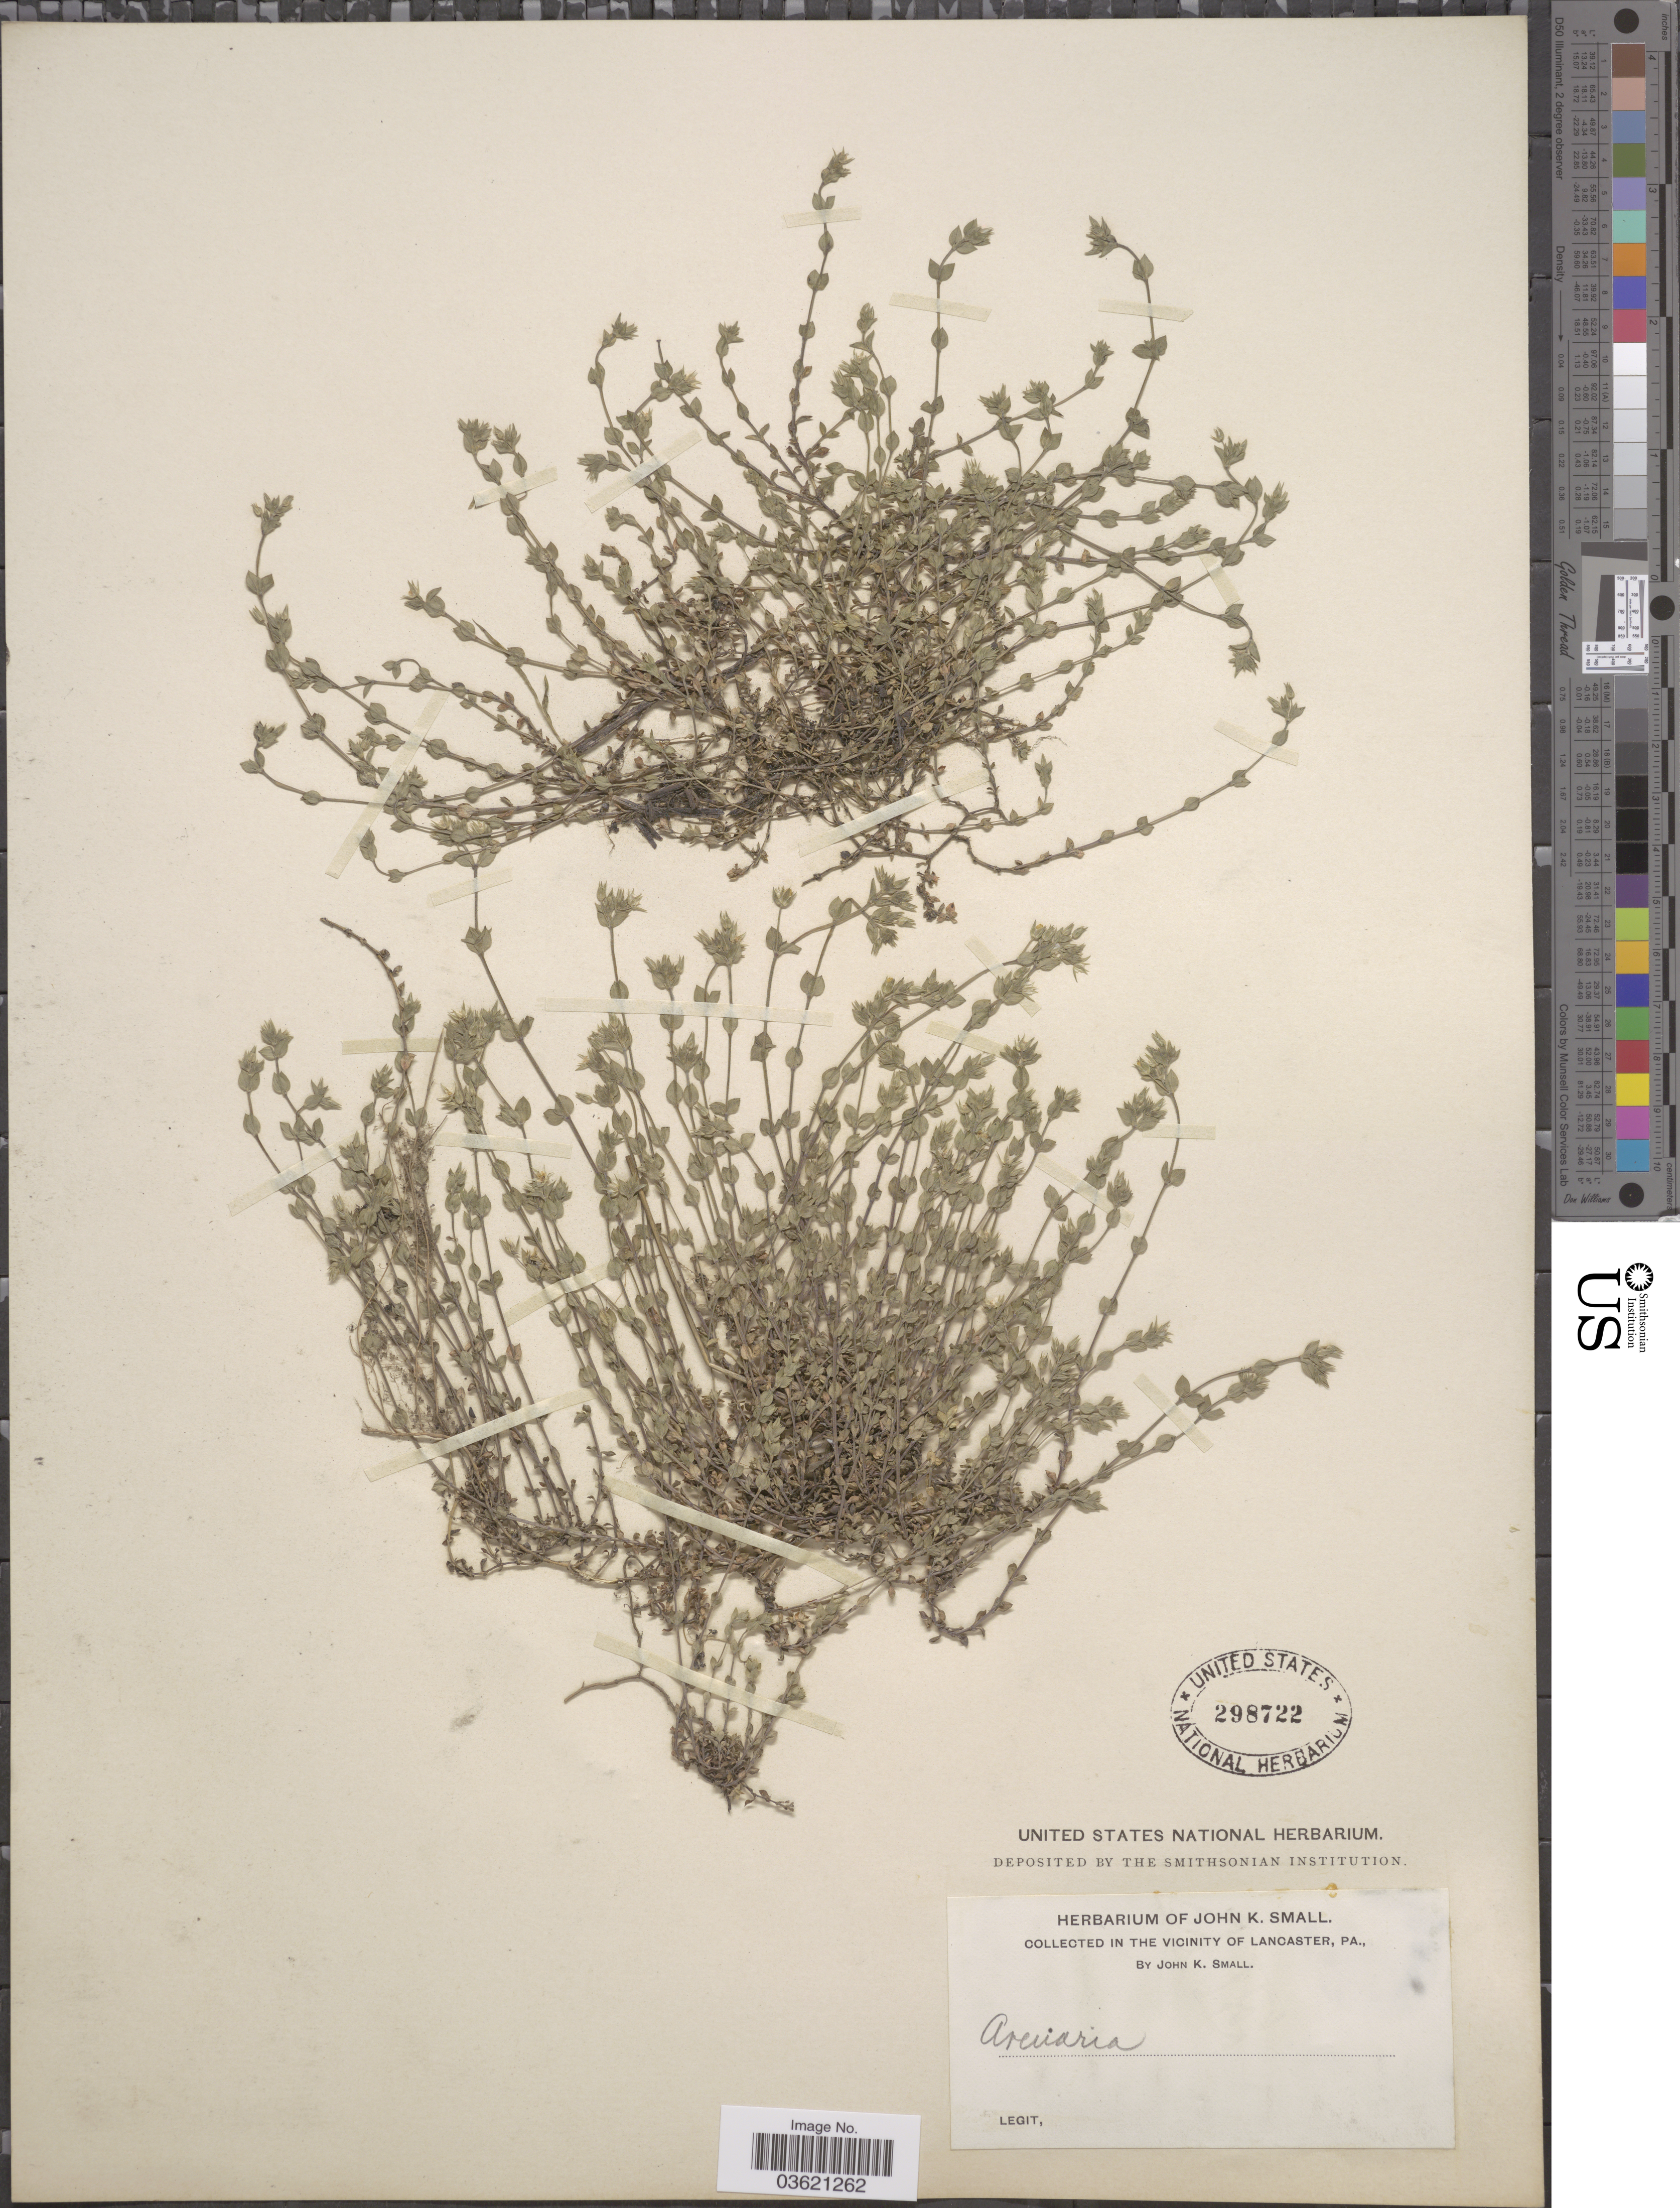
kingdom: Plantae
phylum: Tracheophyta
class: Magnoliopsida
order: Caryophyllales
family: Caryophyllaceae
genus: Arenaria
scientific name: Arenaria serpyllifolia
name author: L.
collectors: J. K. Small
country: United States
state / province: Pennsylvania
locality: In the vicinity of Lancaster.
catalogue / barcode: US 298722